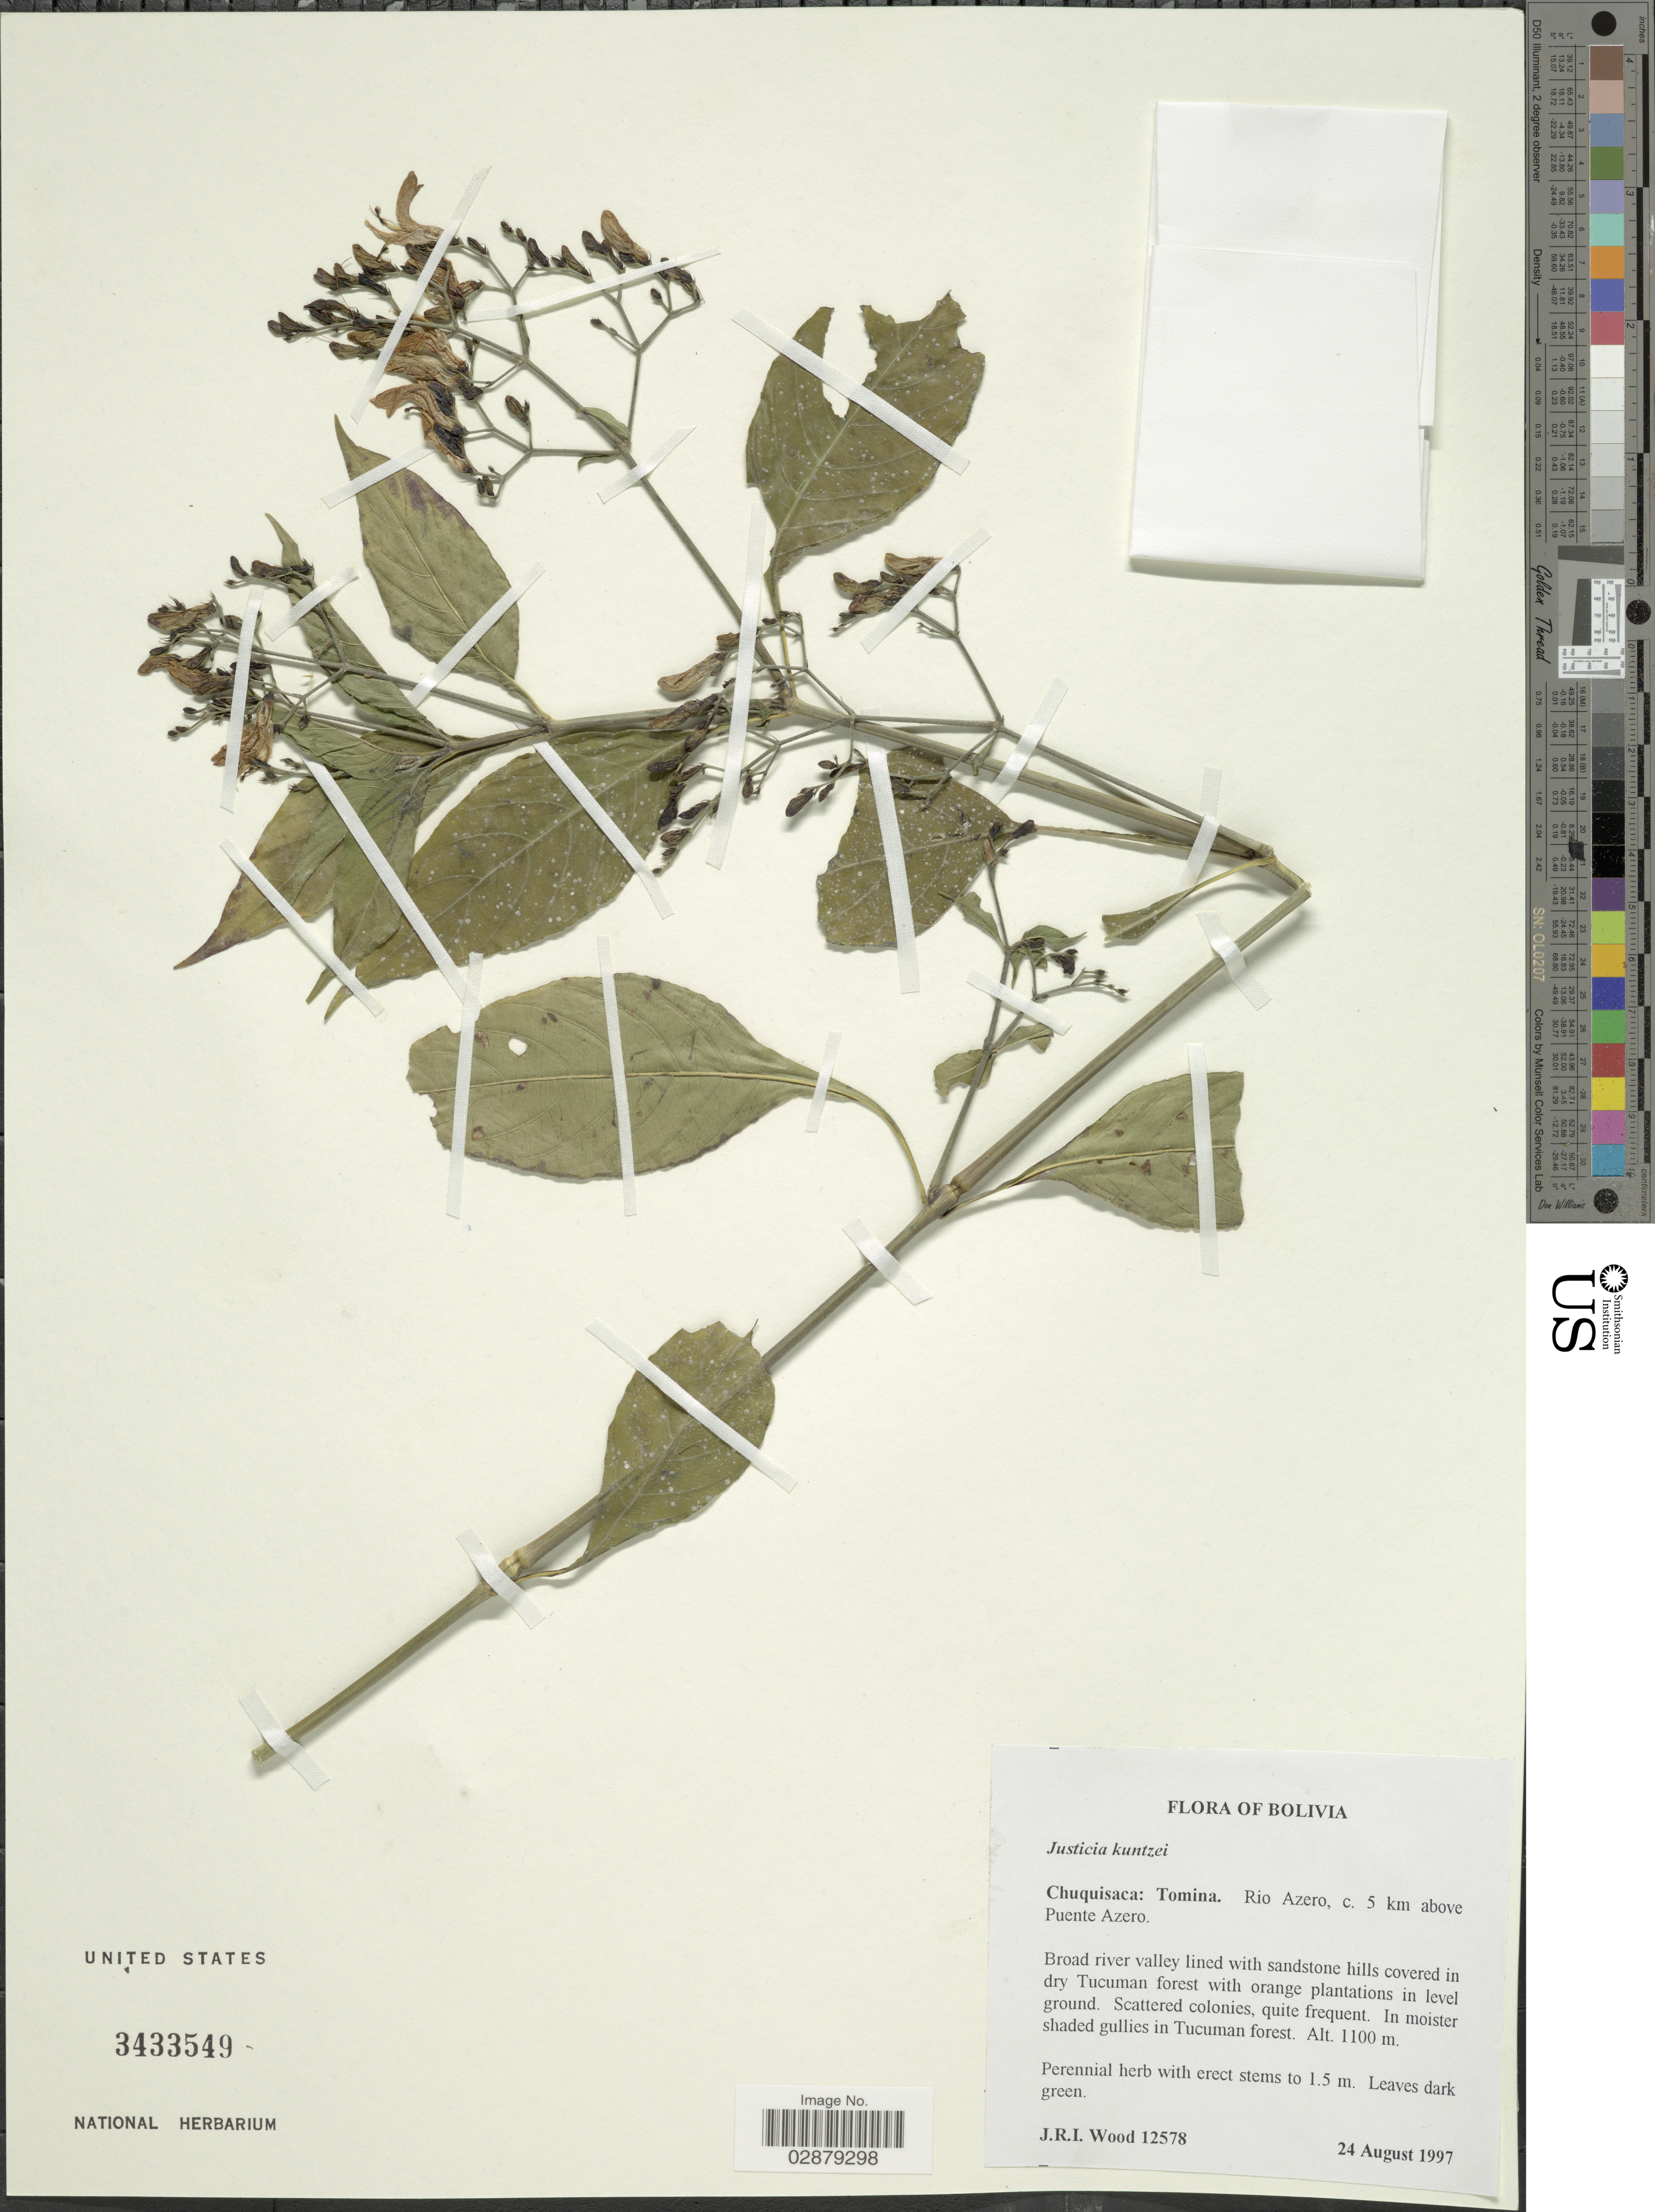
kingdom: Plantae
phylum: Tracheophyta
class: Magnoliopsida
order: Lamiales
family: Acanthaceae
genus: Justicia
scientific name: Justicia kuntzei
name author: Lindau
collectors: J. R. I. Wood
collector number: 12578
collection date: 1997-08-24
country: Bolivia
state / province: Chuquisaca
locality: Tomina. Rio Azero, c. 5 km above Puento Azero. In moister shaded gullies in Tucuman forest.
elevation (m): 1100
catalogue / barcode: US 3433549